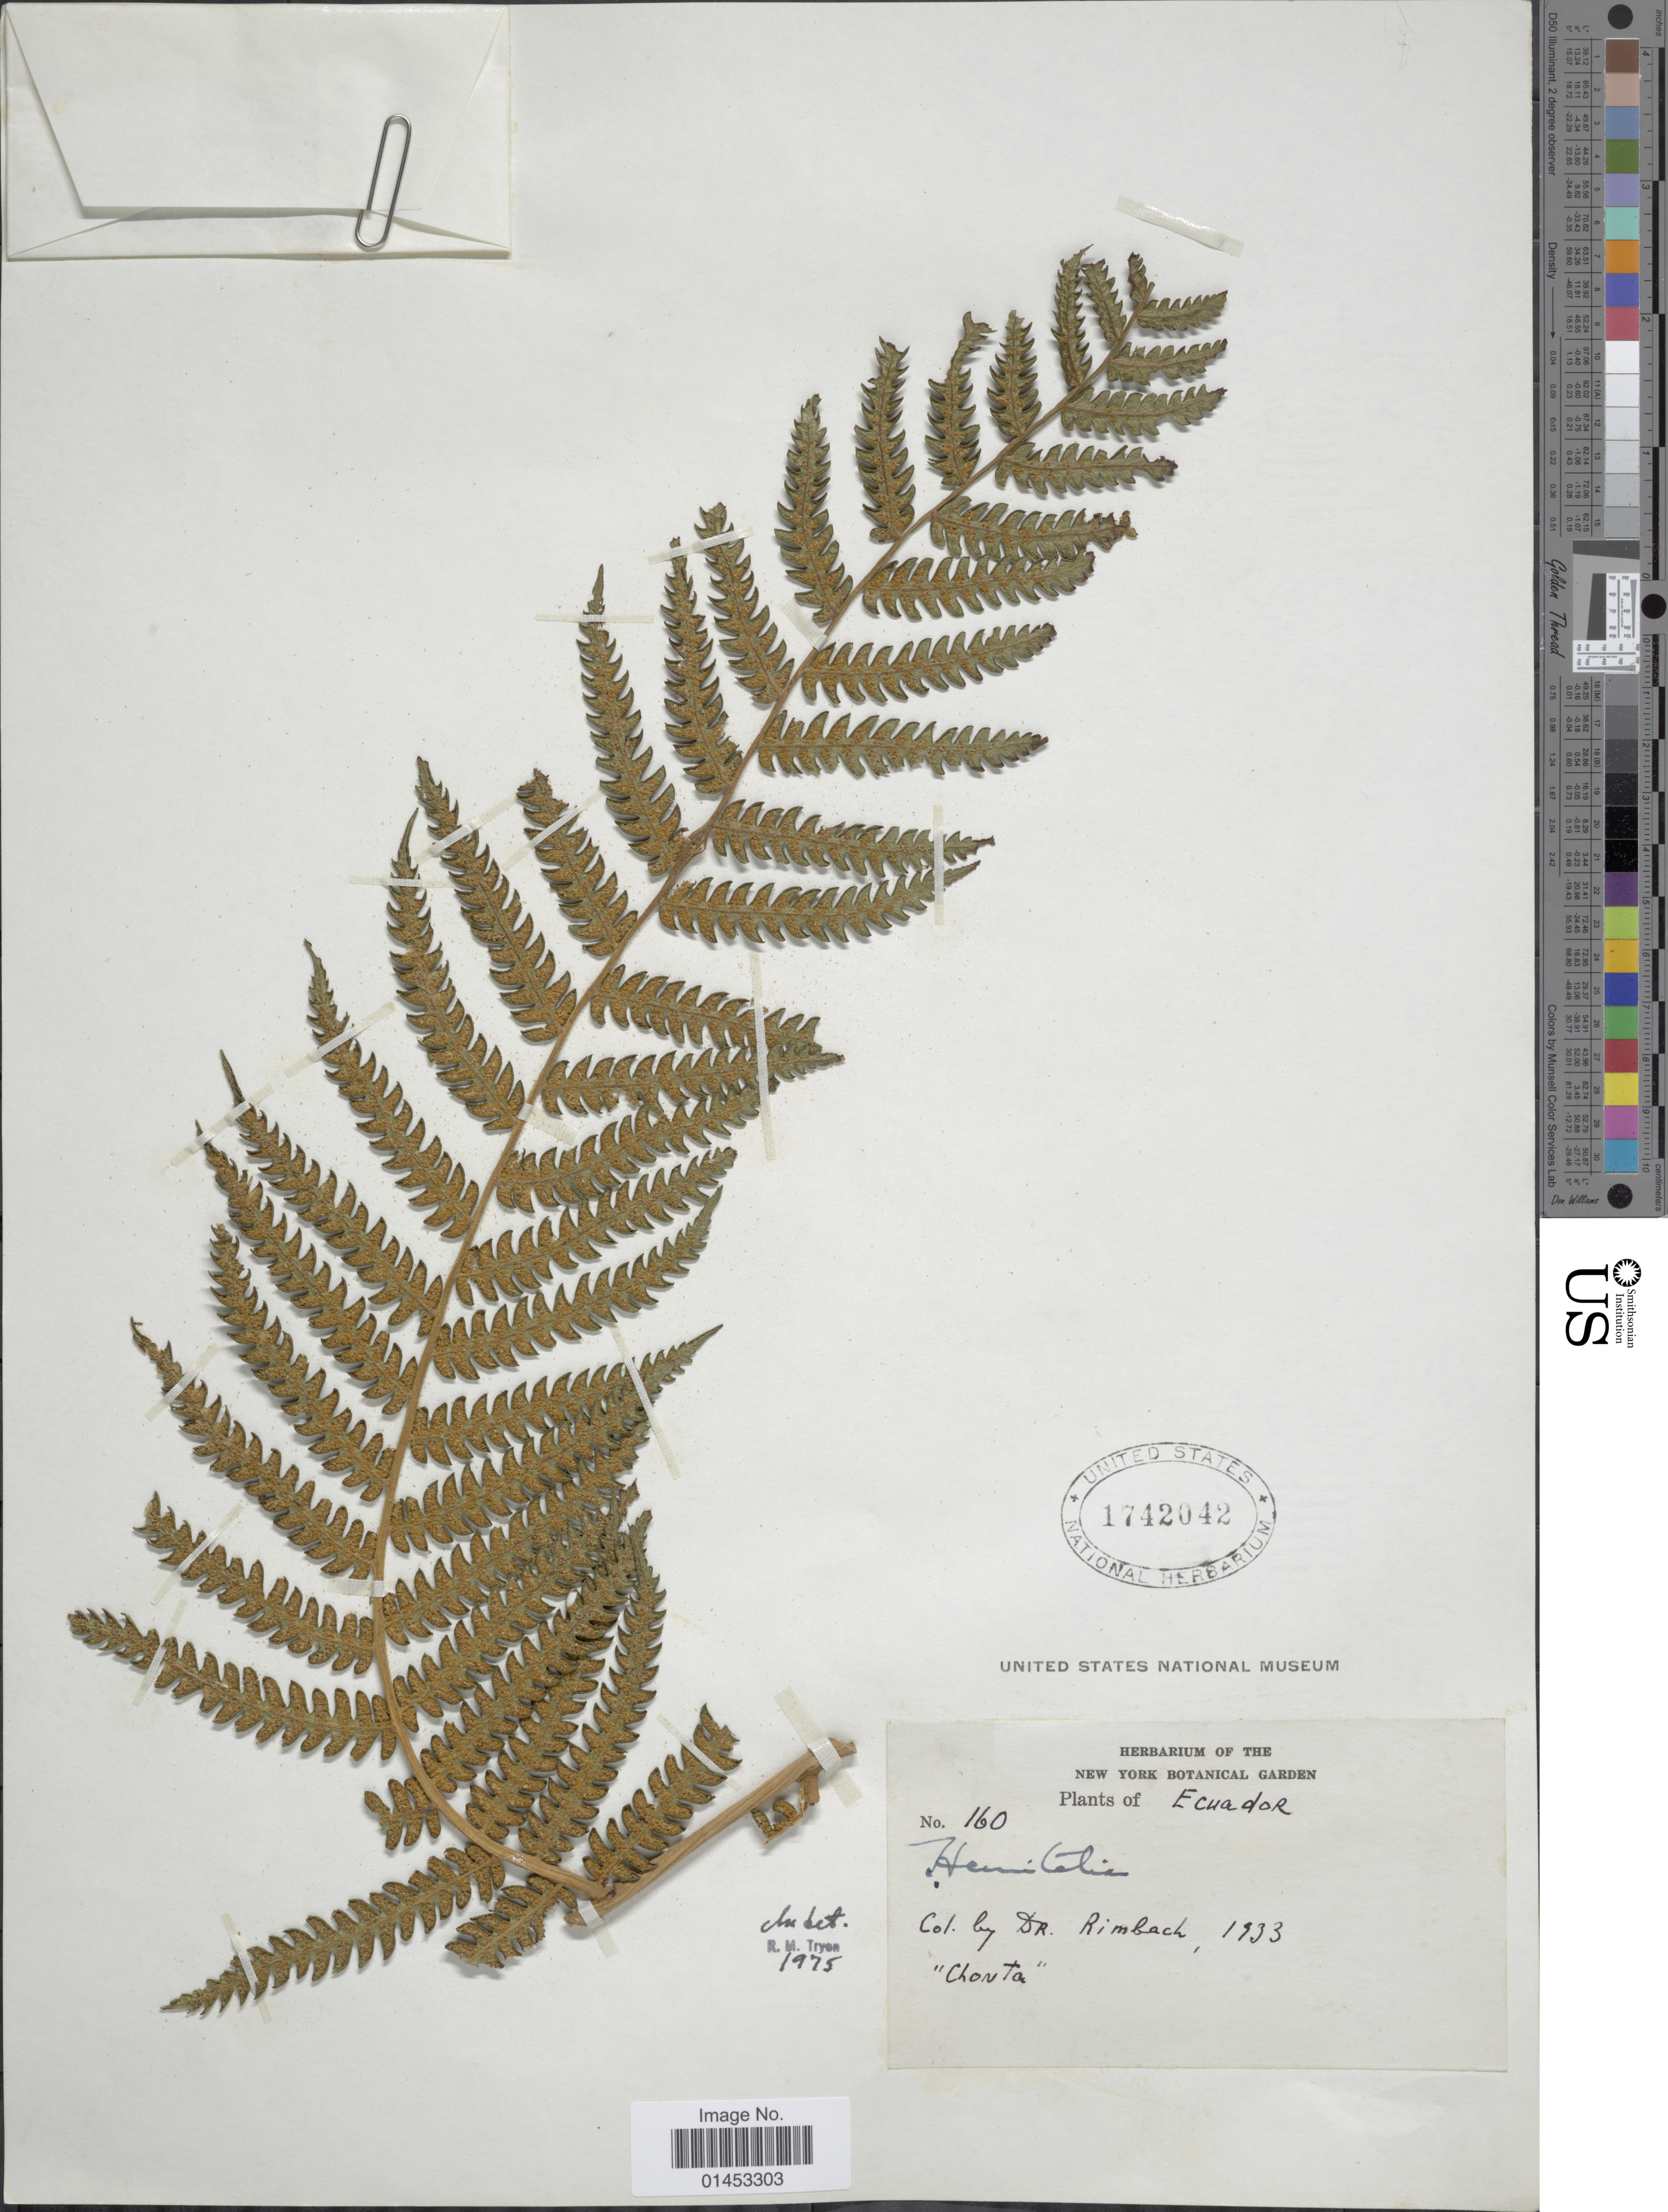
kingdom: Plantae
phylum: Tracheophyta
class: Polypodiopsida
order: Cyatheales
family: Cyatheaceae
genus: Cyathea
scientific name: Cyathea sp.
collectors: Rimbach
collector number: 160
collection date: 1933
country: Ecuador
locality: Chonta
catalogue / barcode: US 1742042